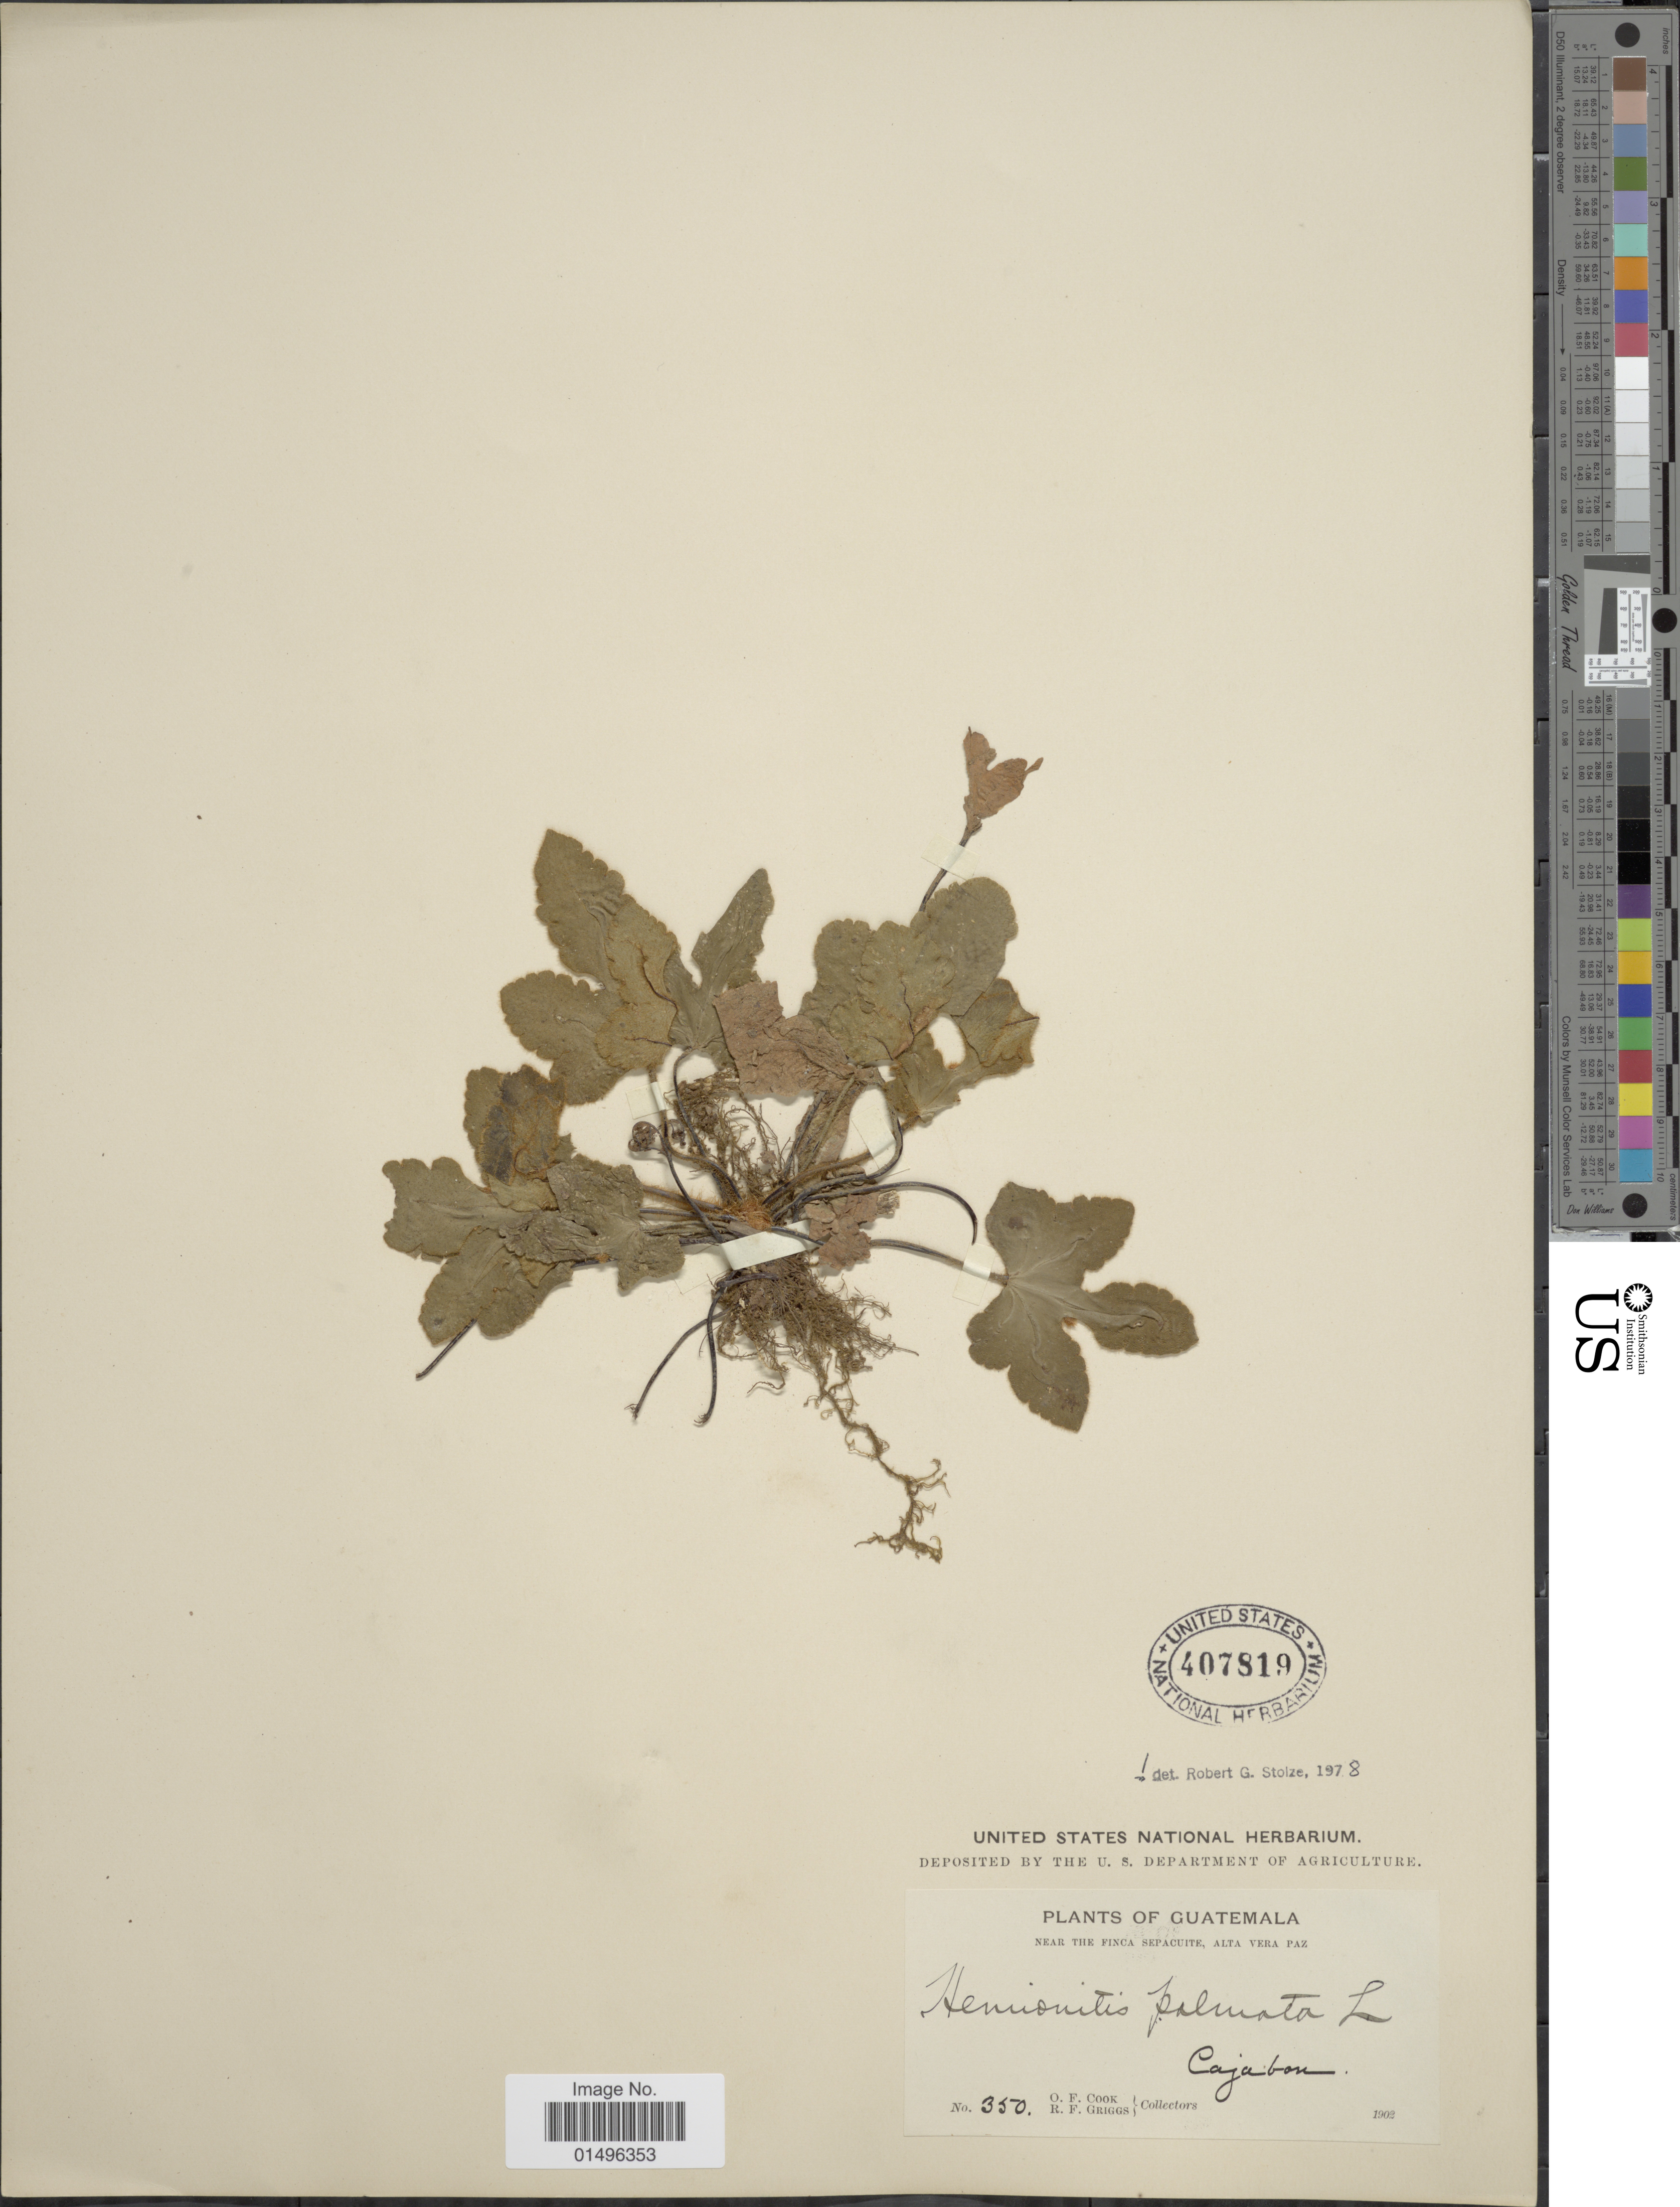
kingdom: Plantae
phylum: Tracheophyta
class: Polypodiopsida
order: Polypodiales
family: Pteridaceae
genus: Hemionitis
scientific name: Hemionitis palmata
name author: L.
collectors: O. F. Cook & R. F. Griggs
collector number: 350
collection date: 1902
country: Guatemala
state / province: Alta Verapaz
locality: Guatemala, near the Finca sepcuite, Alta Verapaz. Cajabon.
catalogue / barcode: US 407819